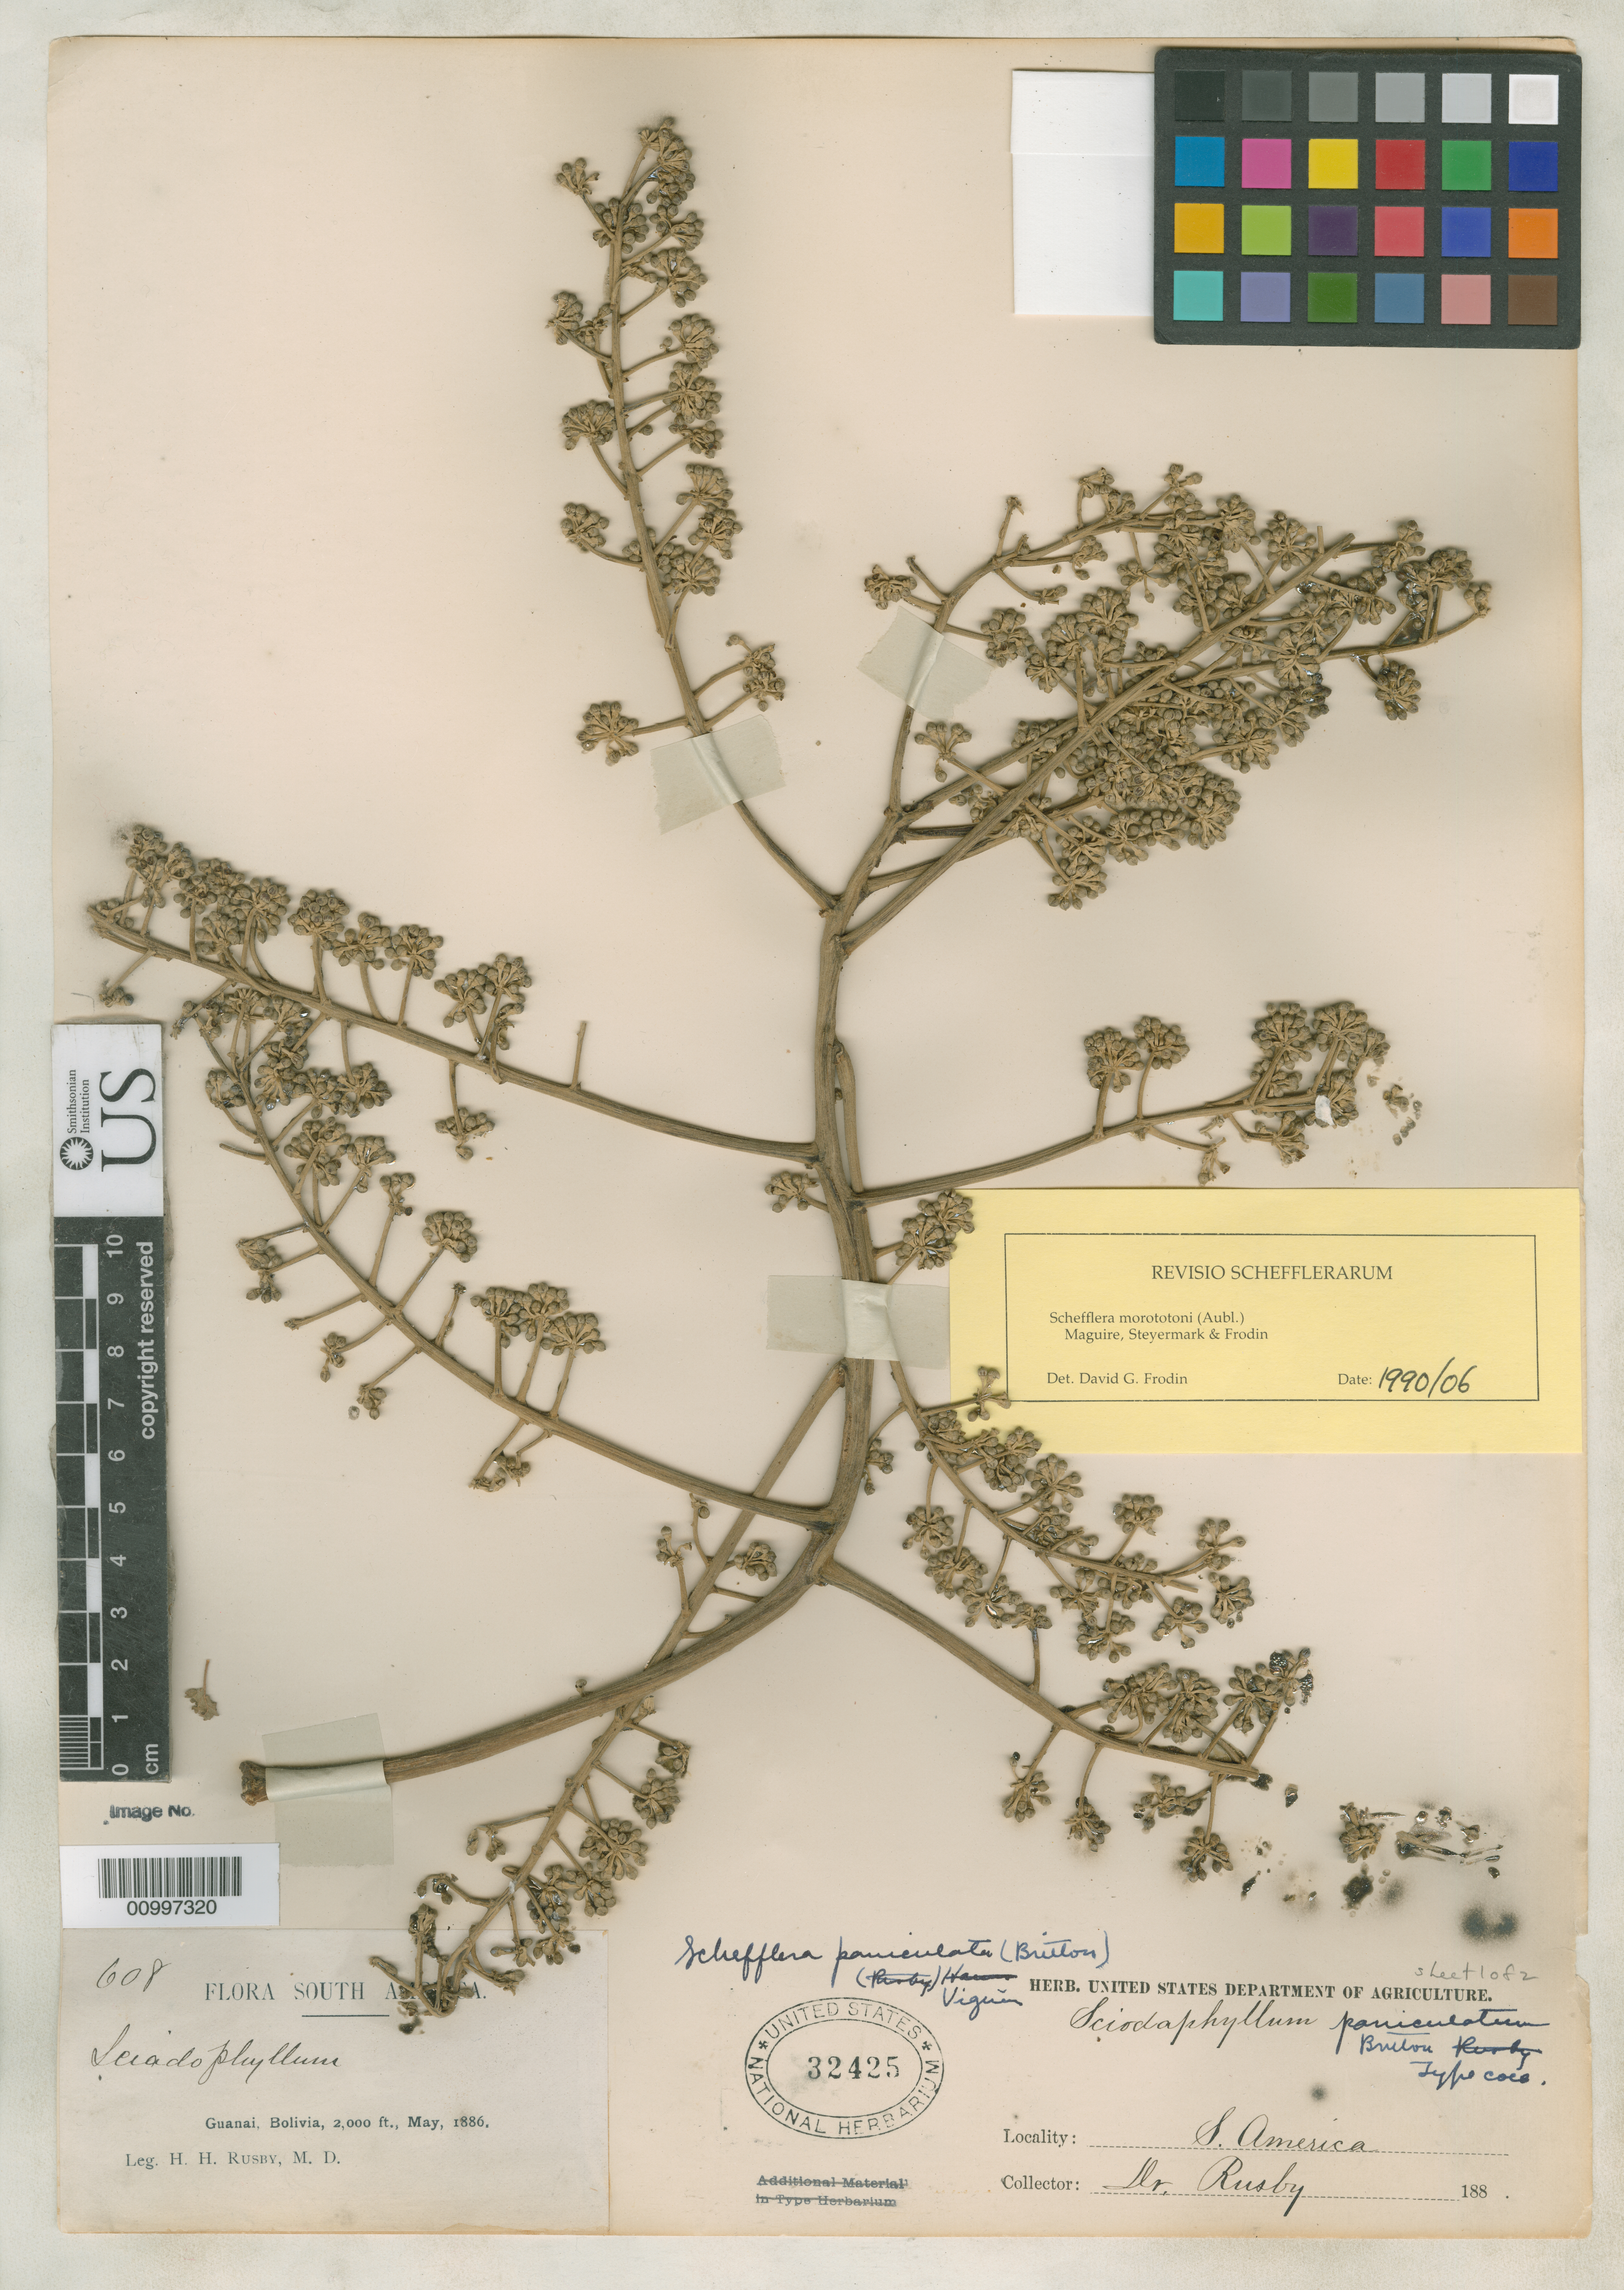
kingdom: Plantae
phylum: Tracheophyta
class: Magnoliopsida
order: Apiales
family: Araliaceae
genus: Sciodaphyllum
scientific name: Sciodaphyllum paniculatum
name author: Britton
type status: Type Collection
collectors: H. H. Rusby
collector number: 608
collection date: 1886-05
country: Bolivia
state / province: La Páz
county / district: Larecaja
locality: Guanay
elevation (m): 610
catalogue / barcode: US 32425